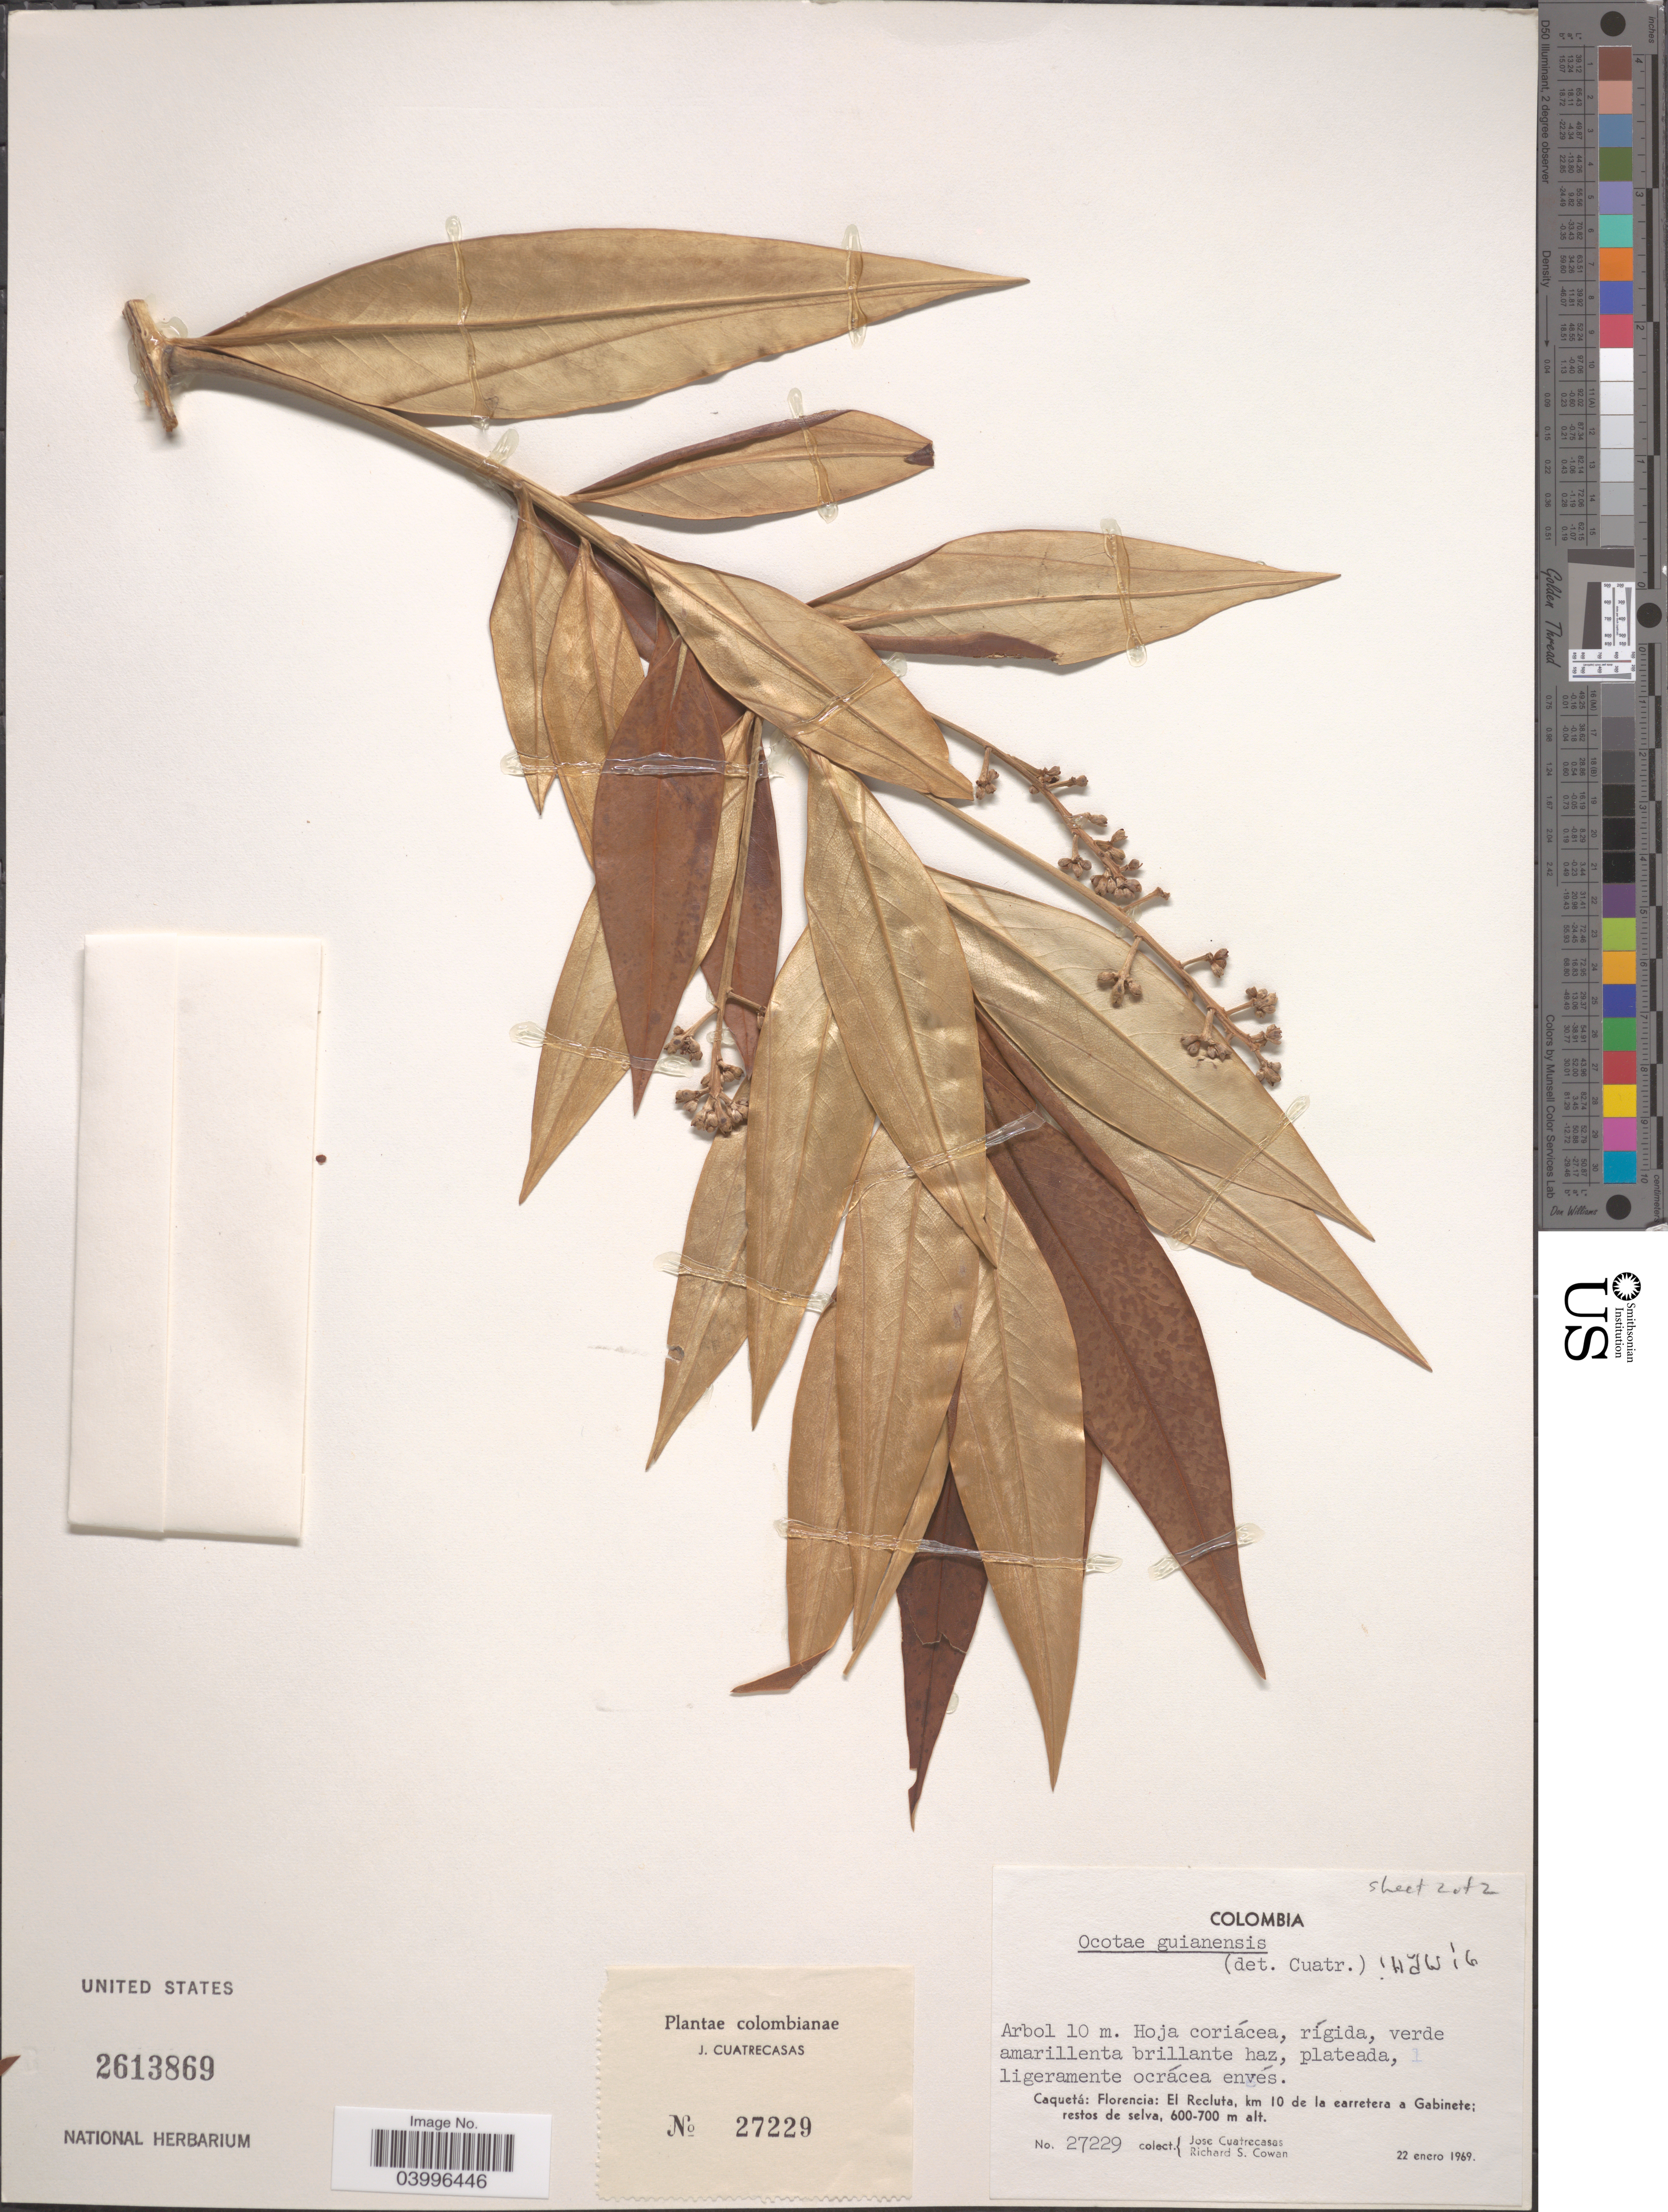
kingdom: Plantae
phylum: Tracheophyta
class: Magnoliopsida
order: Laurales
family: Lauraceae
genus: Ocotea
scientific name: Ocotea guianensis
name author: Aubl.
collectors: J. Cuatrecasas & R. S. Cowan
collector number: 27229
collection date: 1969-01-22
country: Colombia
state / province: Caquetá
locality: Florencia: El Recluta, km 10 de la carretera a Gabinete; restos de selva.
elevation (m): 600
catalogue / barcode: US 2613869